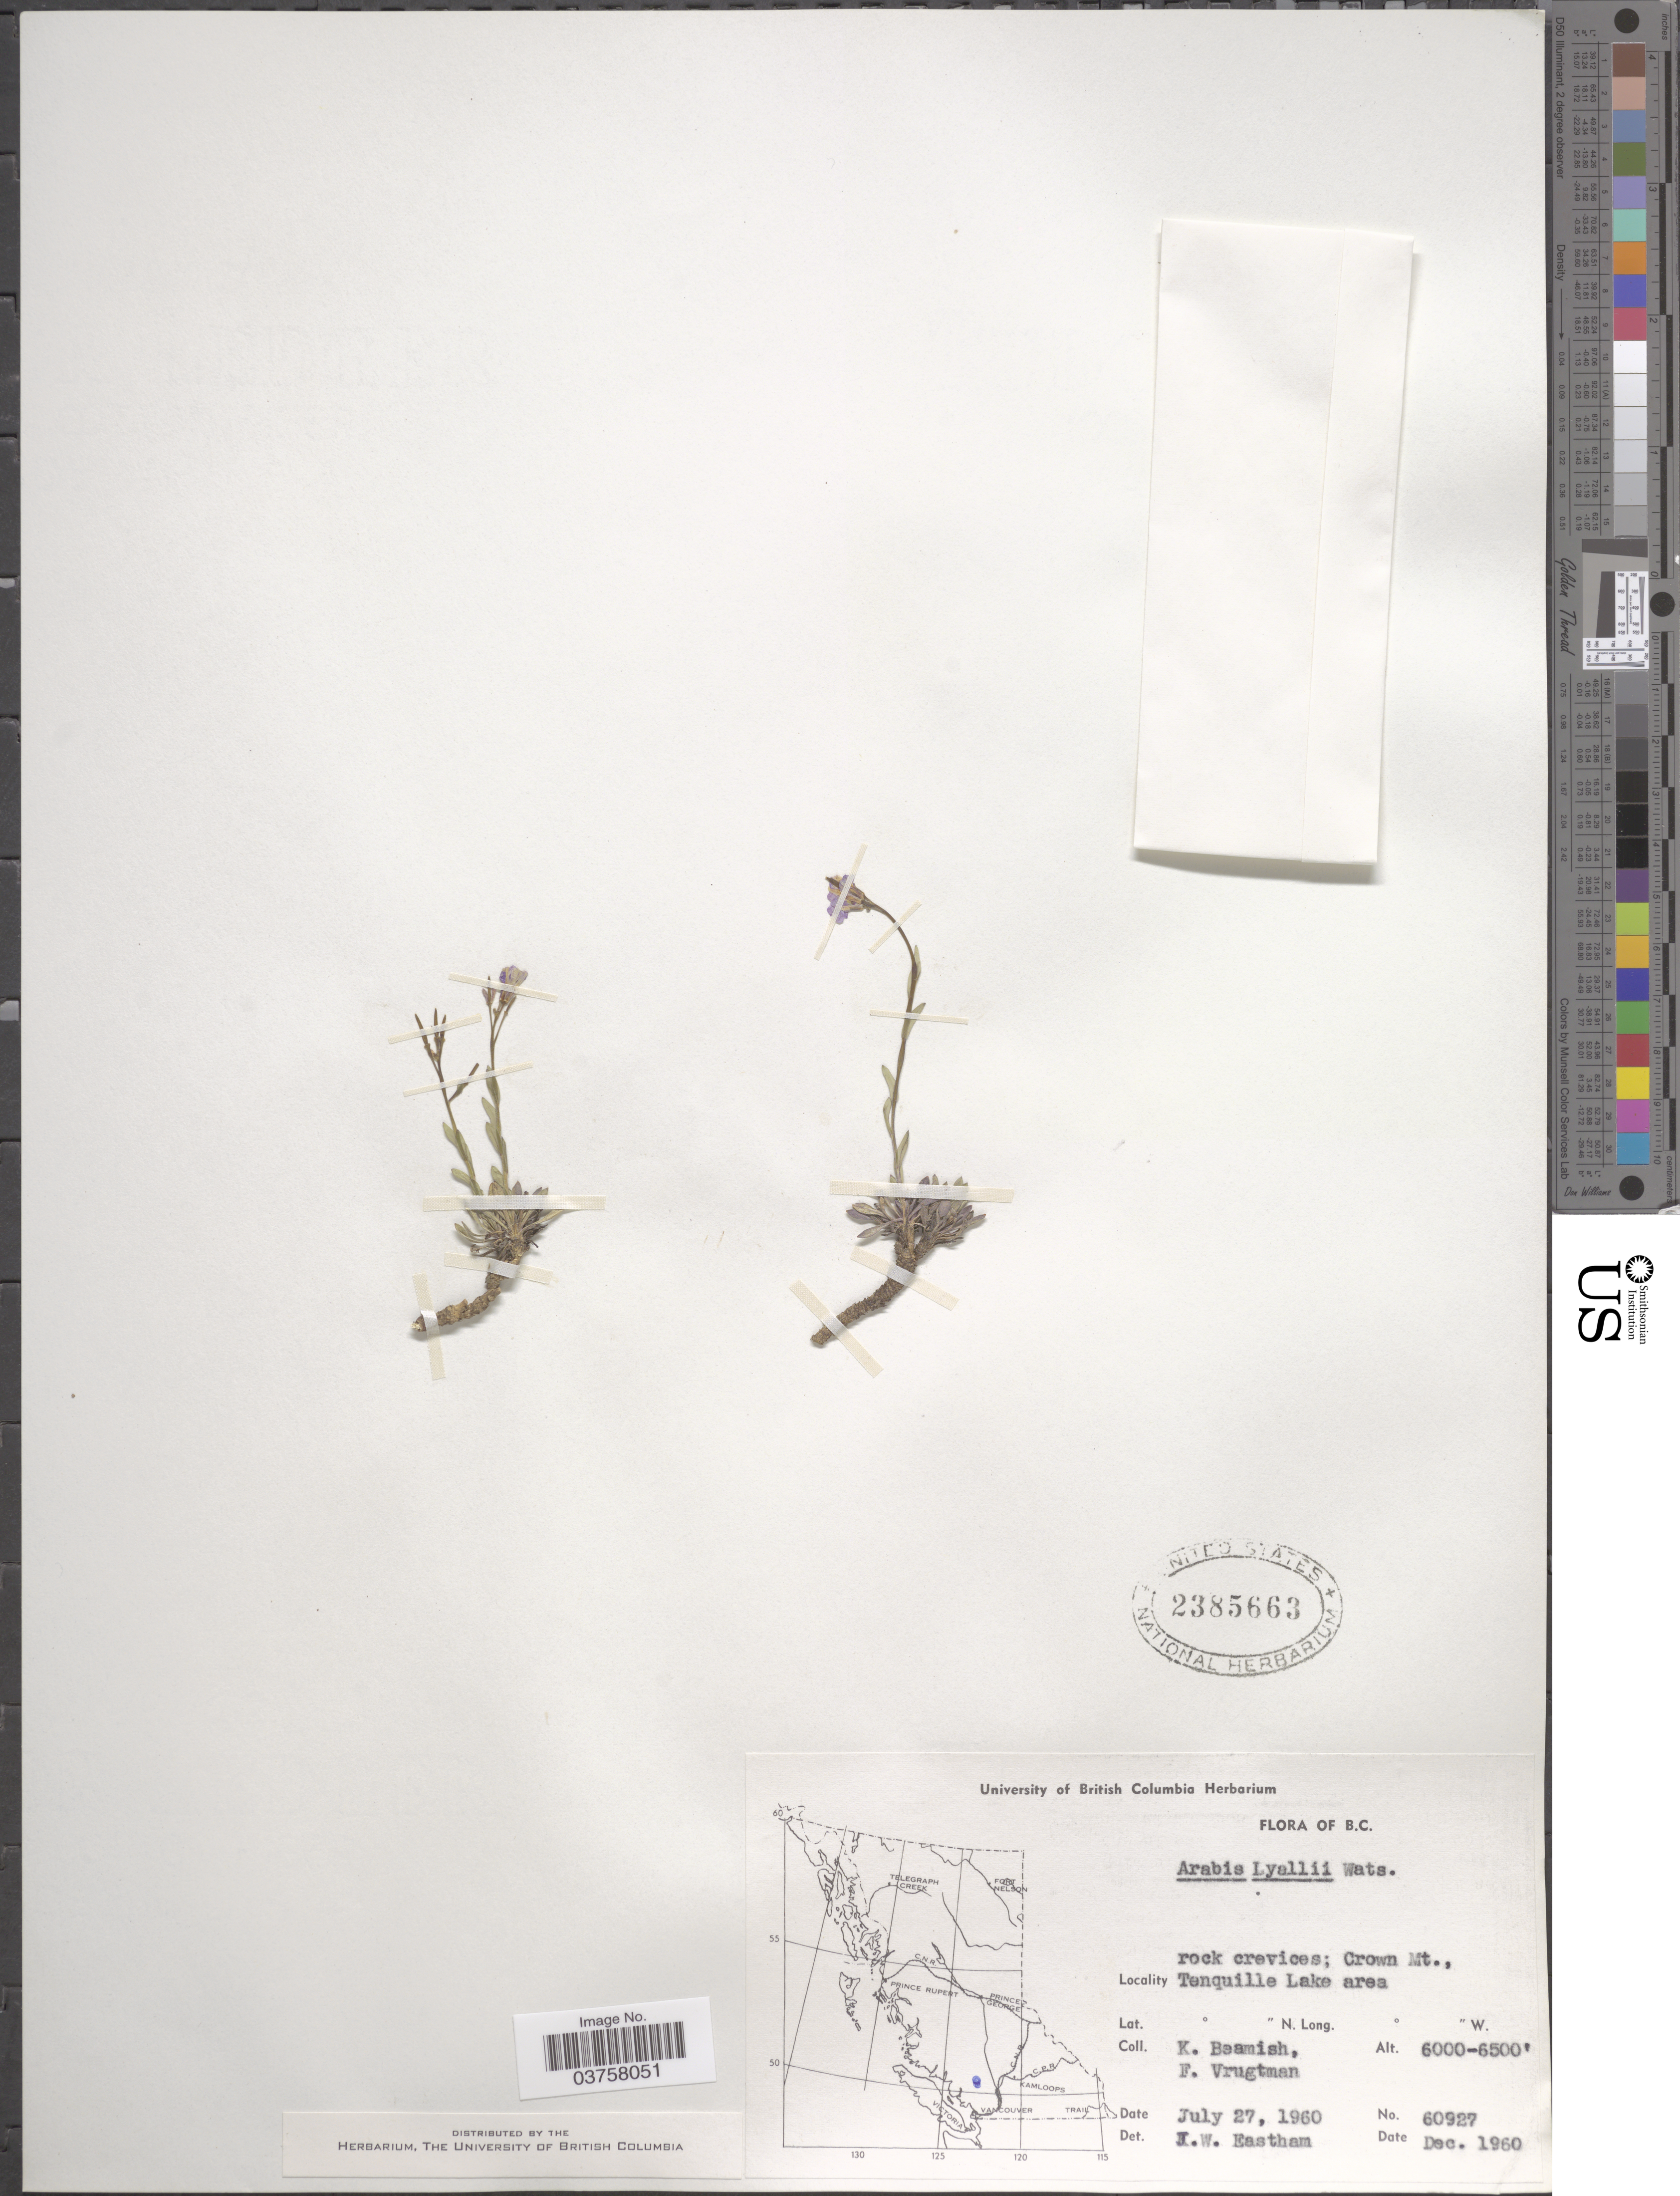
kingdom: Plantae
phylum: Tracheophyta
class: Magnoliopsida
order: Brassicales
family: Brassicaceae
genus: Arabis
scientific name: Arabis lyallii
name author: S. Watson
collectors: K. Beamish & F. Vrugtman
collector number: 60927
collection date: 1960-07-27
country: Canada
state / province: British Columbia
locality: Crown Mt., Tenquille Lake area.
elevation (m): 1829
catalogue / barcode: US 2385663